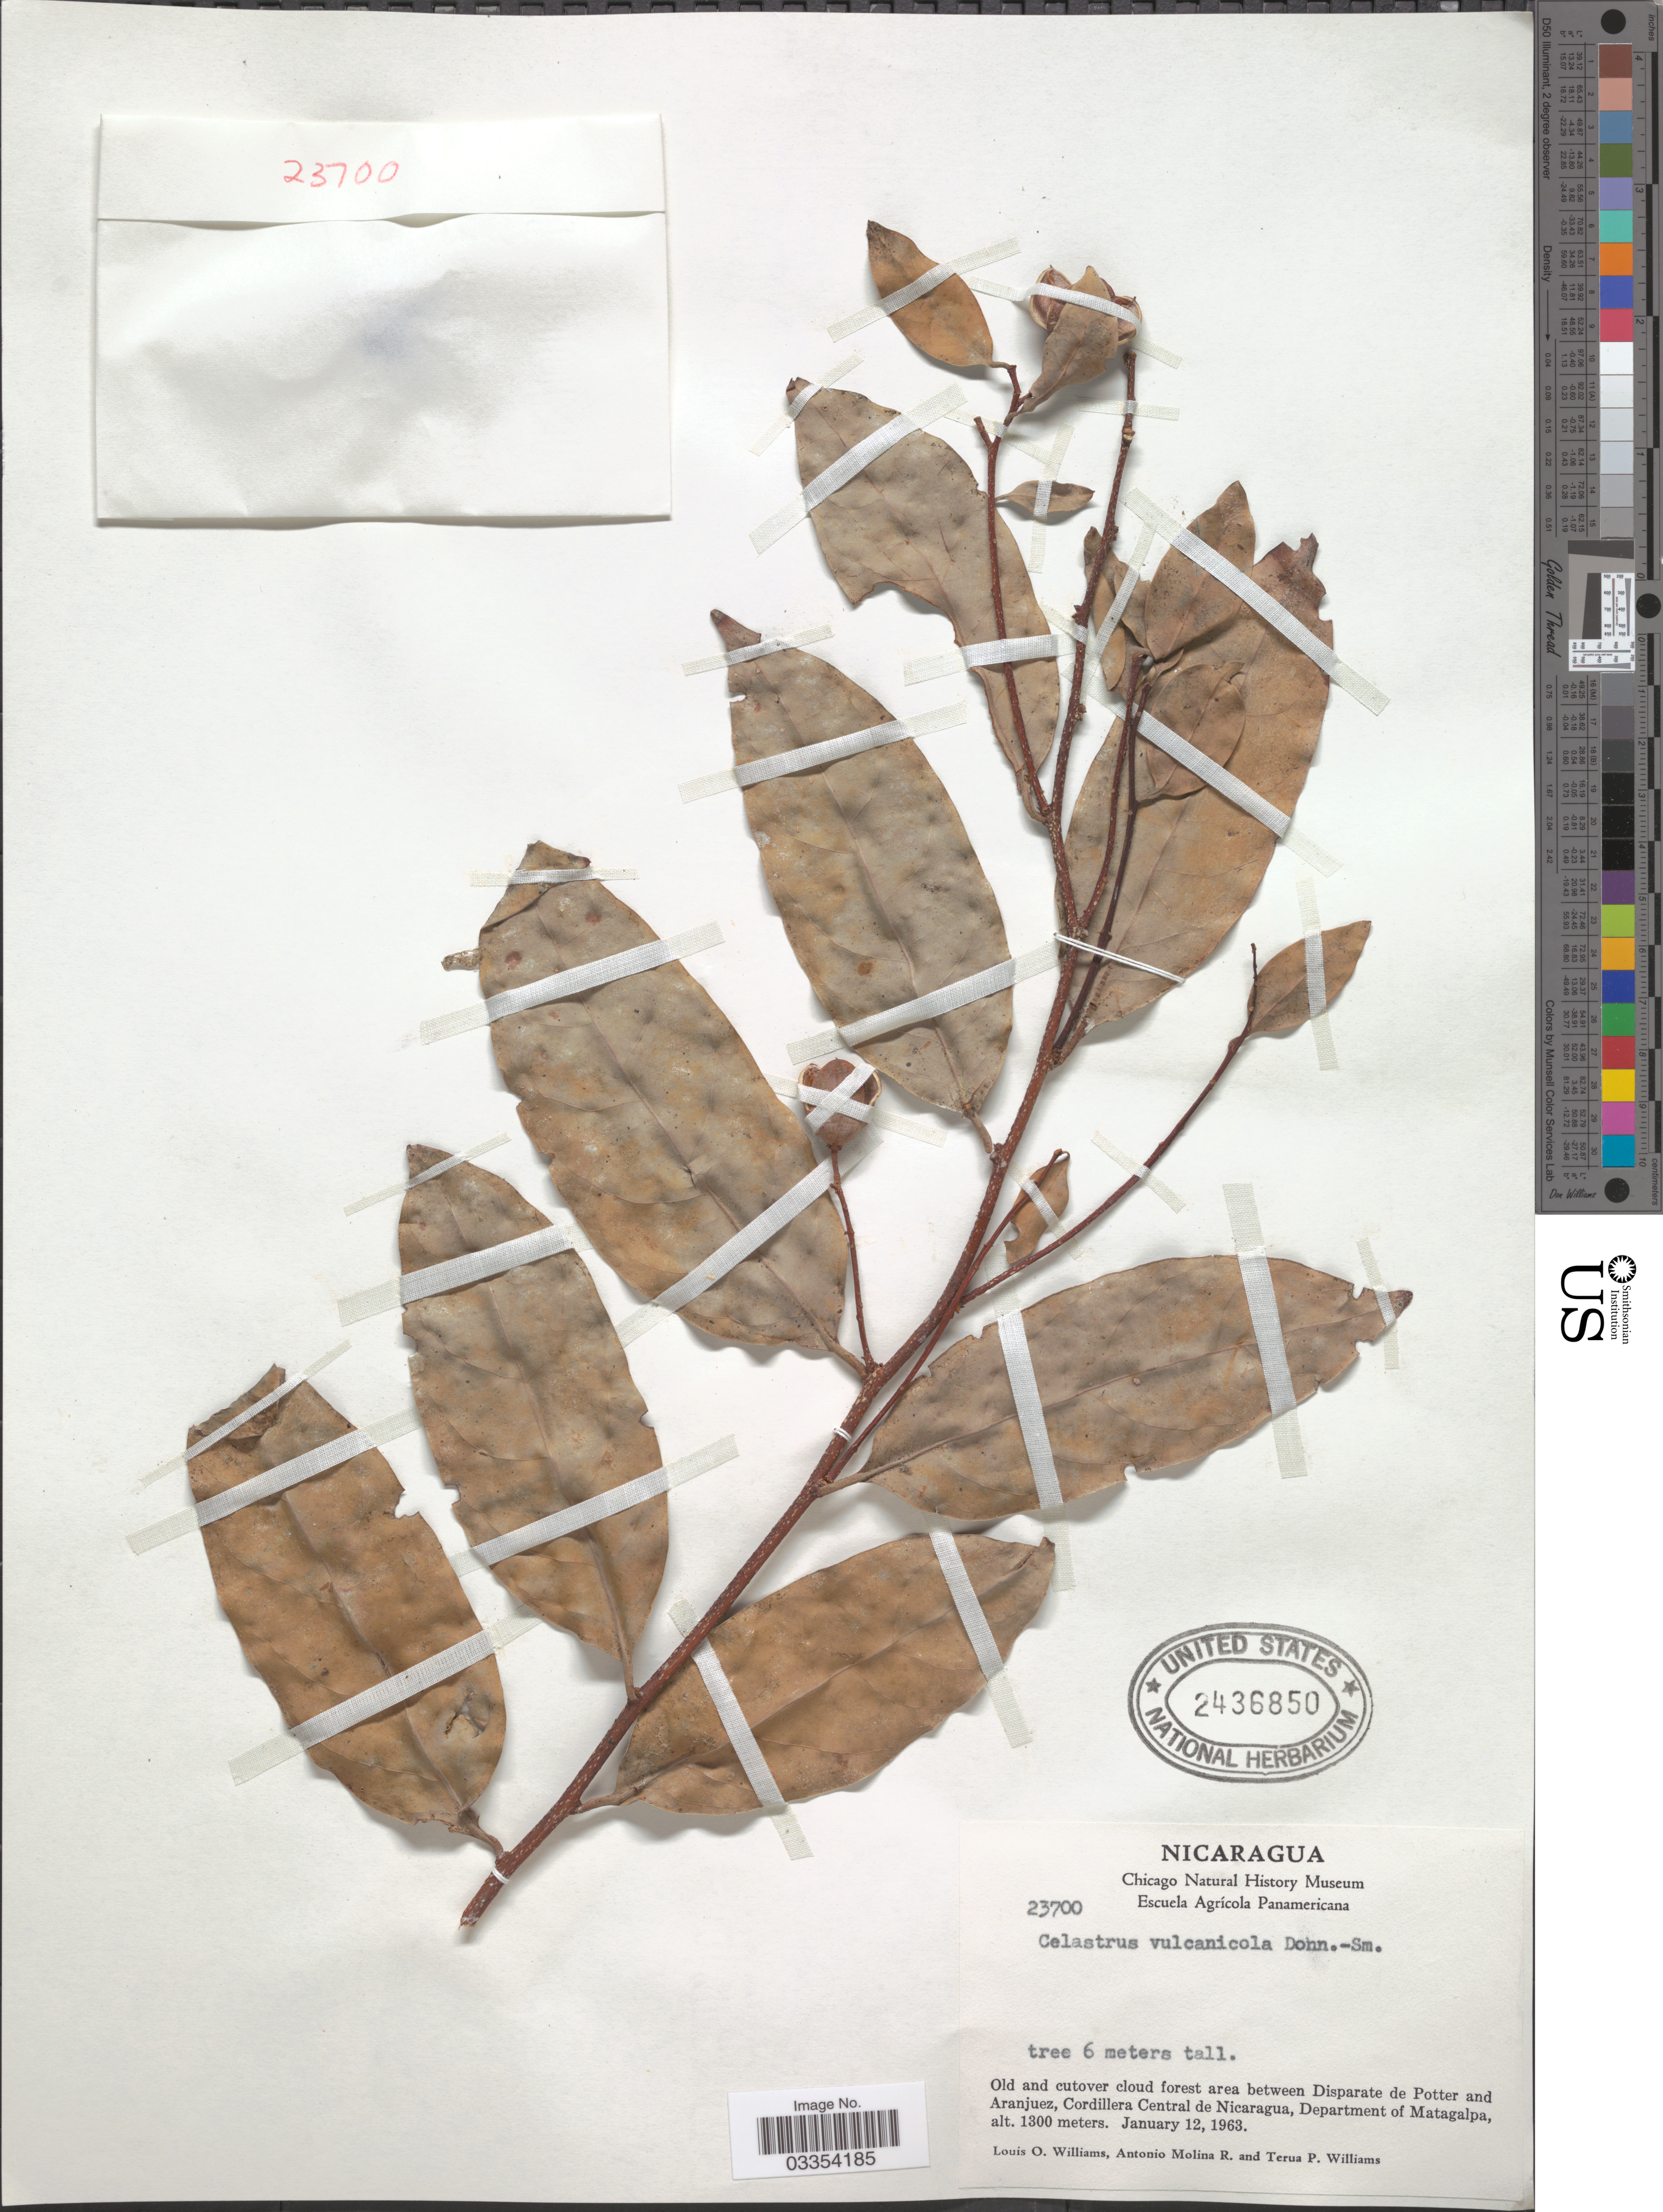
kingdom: Plantae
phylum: Tracheophyta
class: Magnoliopsida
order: Celastrales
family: Celastraceae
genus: Celastrus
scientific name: Celastrus vulcanicola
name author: Donn. Sm.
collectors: L. O. Williams, A. Molina R. & T. Williams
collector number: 23700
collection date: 1963-01-12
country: Nicaragua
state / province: Matagalpa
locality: Old and cutover cloud forest area between Disparate de Potter and Aranjuez, Cordillera Central de Nicaragua, Department of Matagalpa.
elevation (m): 1300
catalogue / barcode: US 2436850